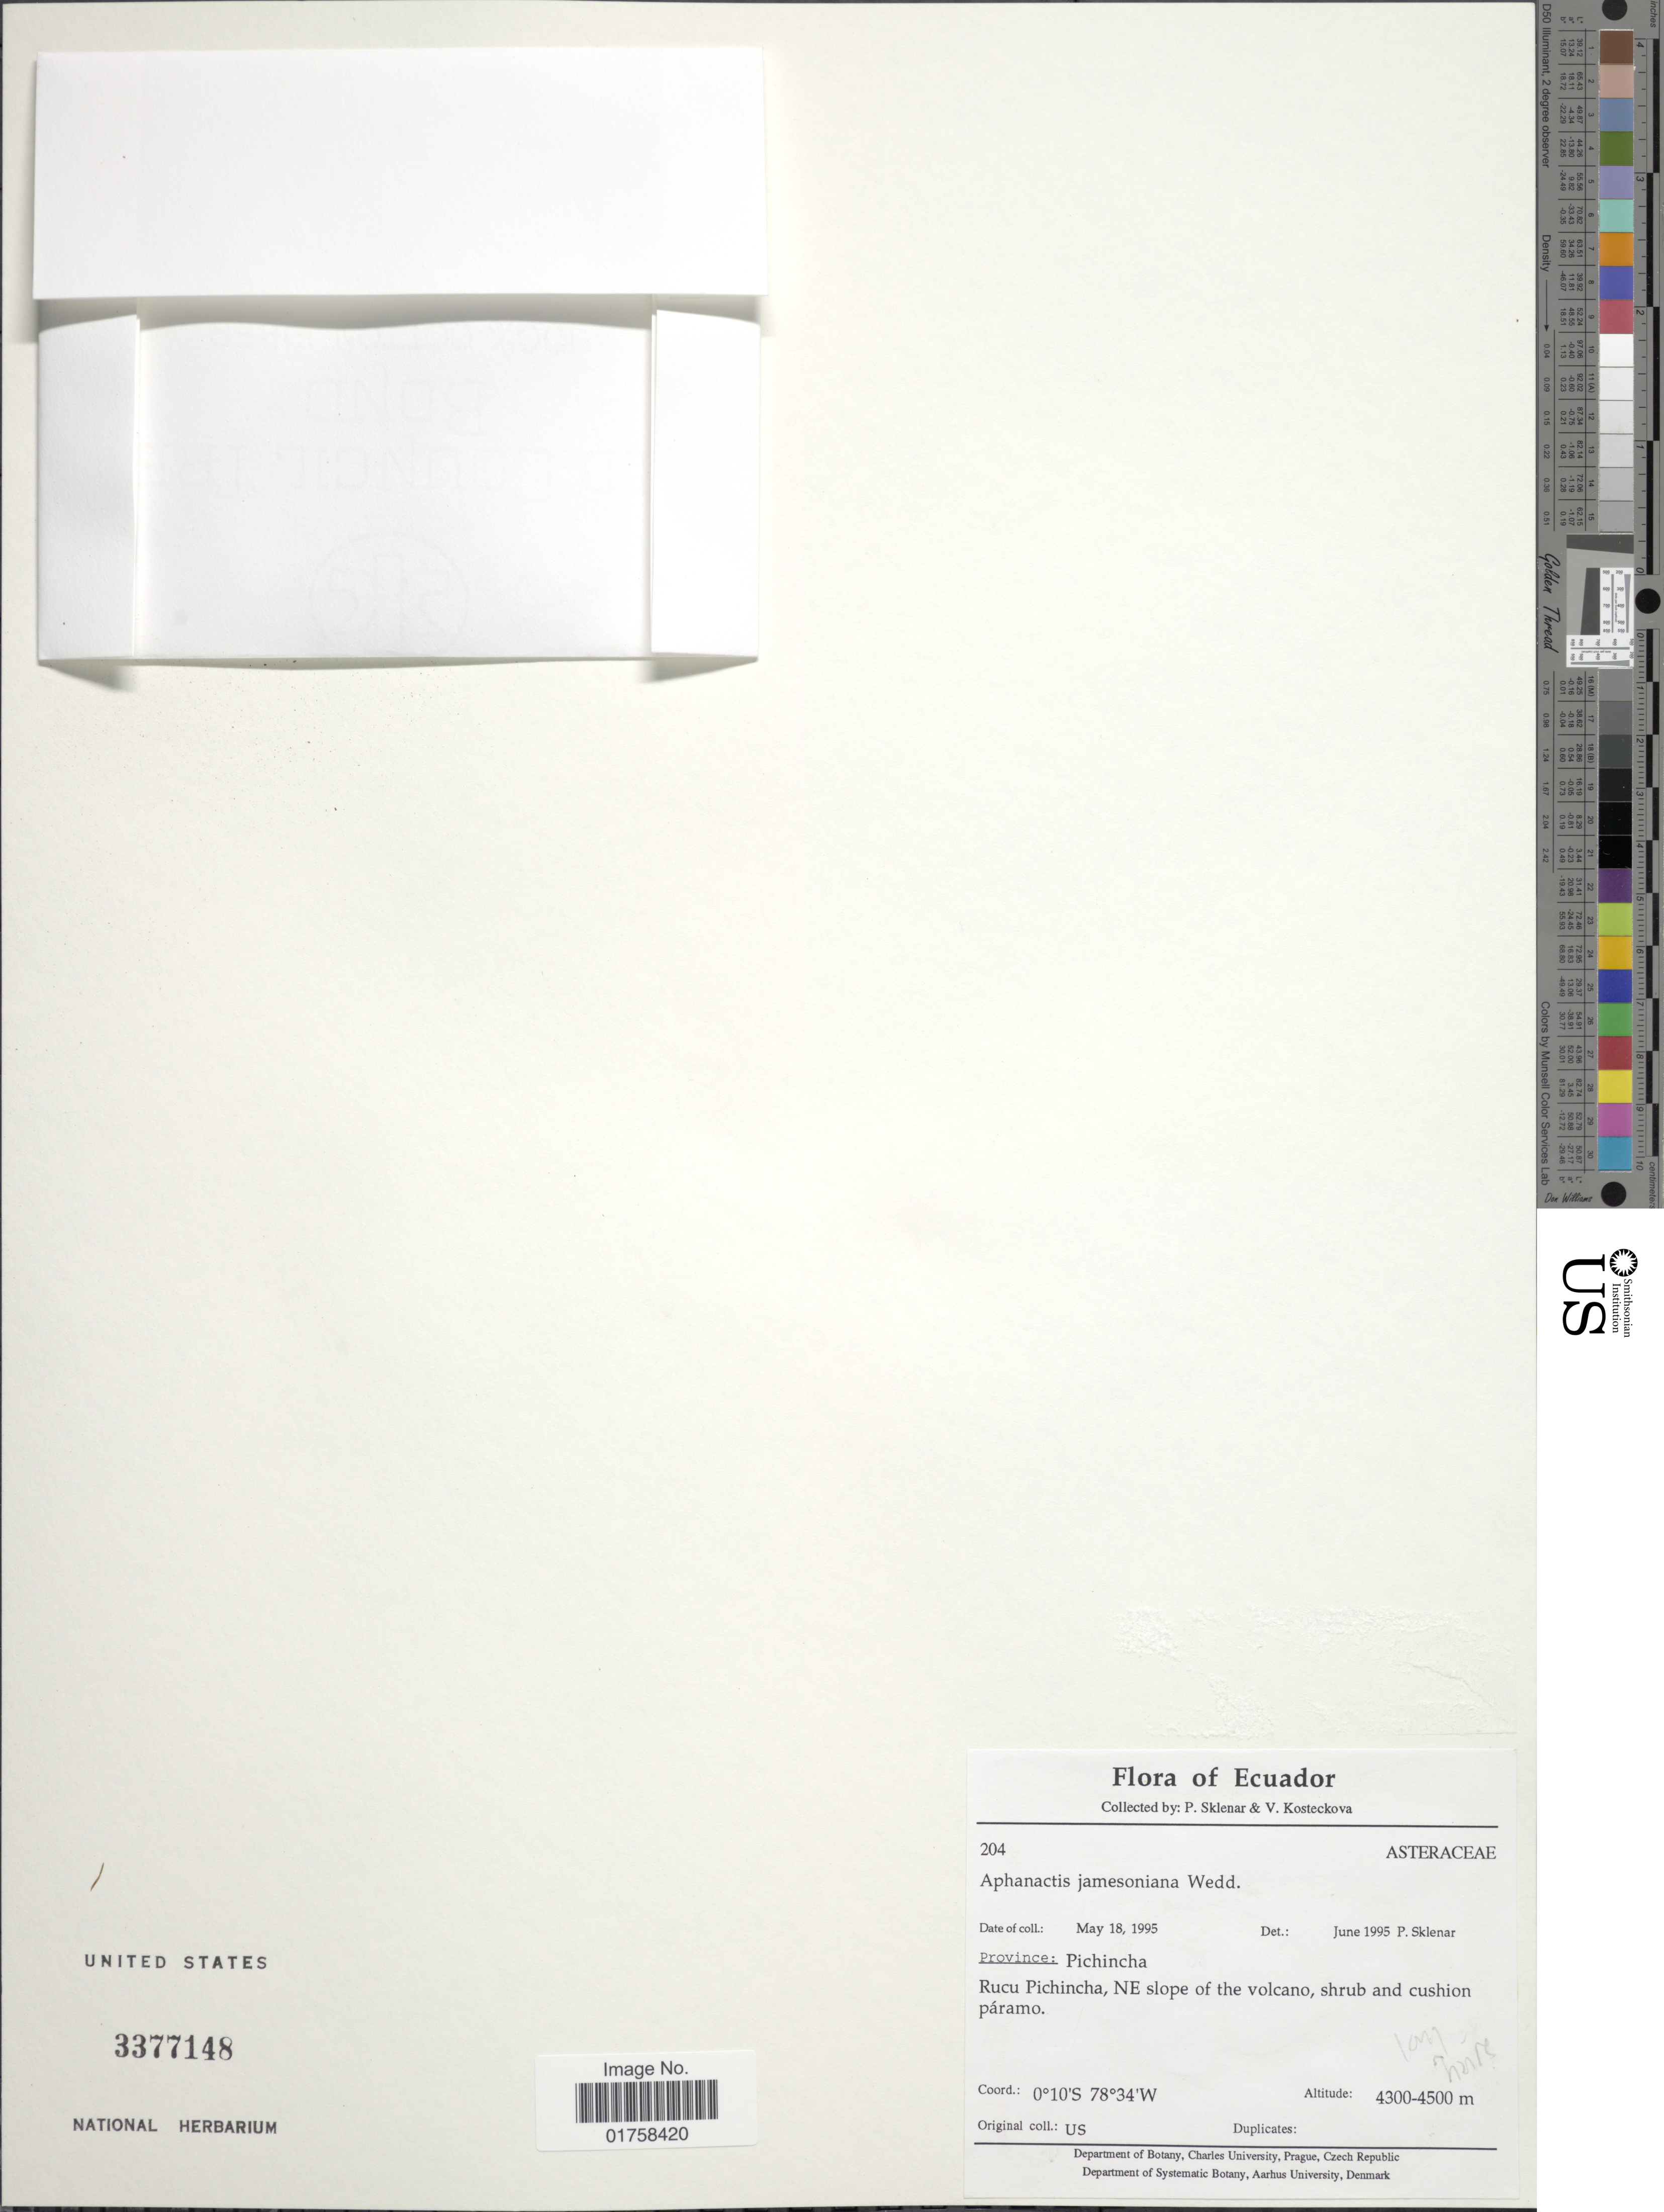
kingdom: Plantae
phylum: Tracheophyta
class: Magnoliopsida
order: Asterales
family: Asteraceae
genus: Aphanactis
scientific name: Aphanactis jamesoniana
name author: Wedd.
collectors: P. Sklenár & V. Kosteckova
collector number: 204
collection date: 1995-05-18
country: Ecuador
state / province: Pichincha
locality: Ecuador. Province of Pichincha. Rucu Pichincha, NE slope of the volcano,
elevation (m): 4300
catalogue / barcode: US 3377148